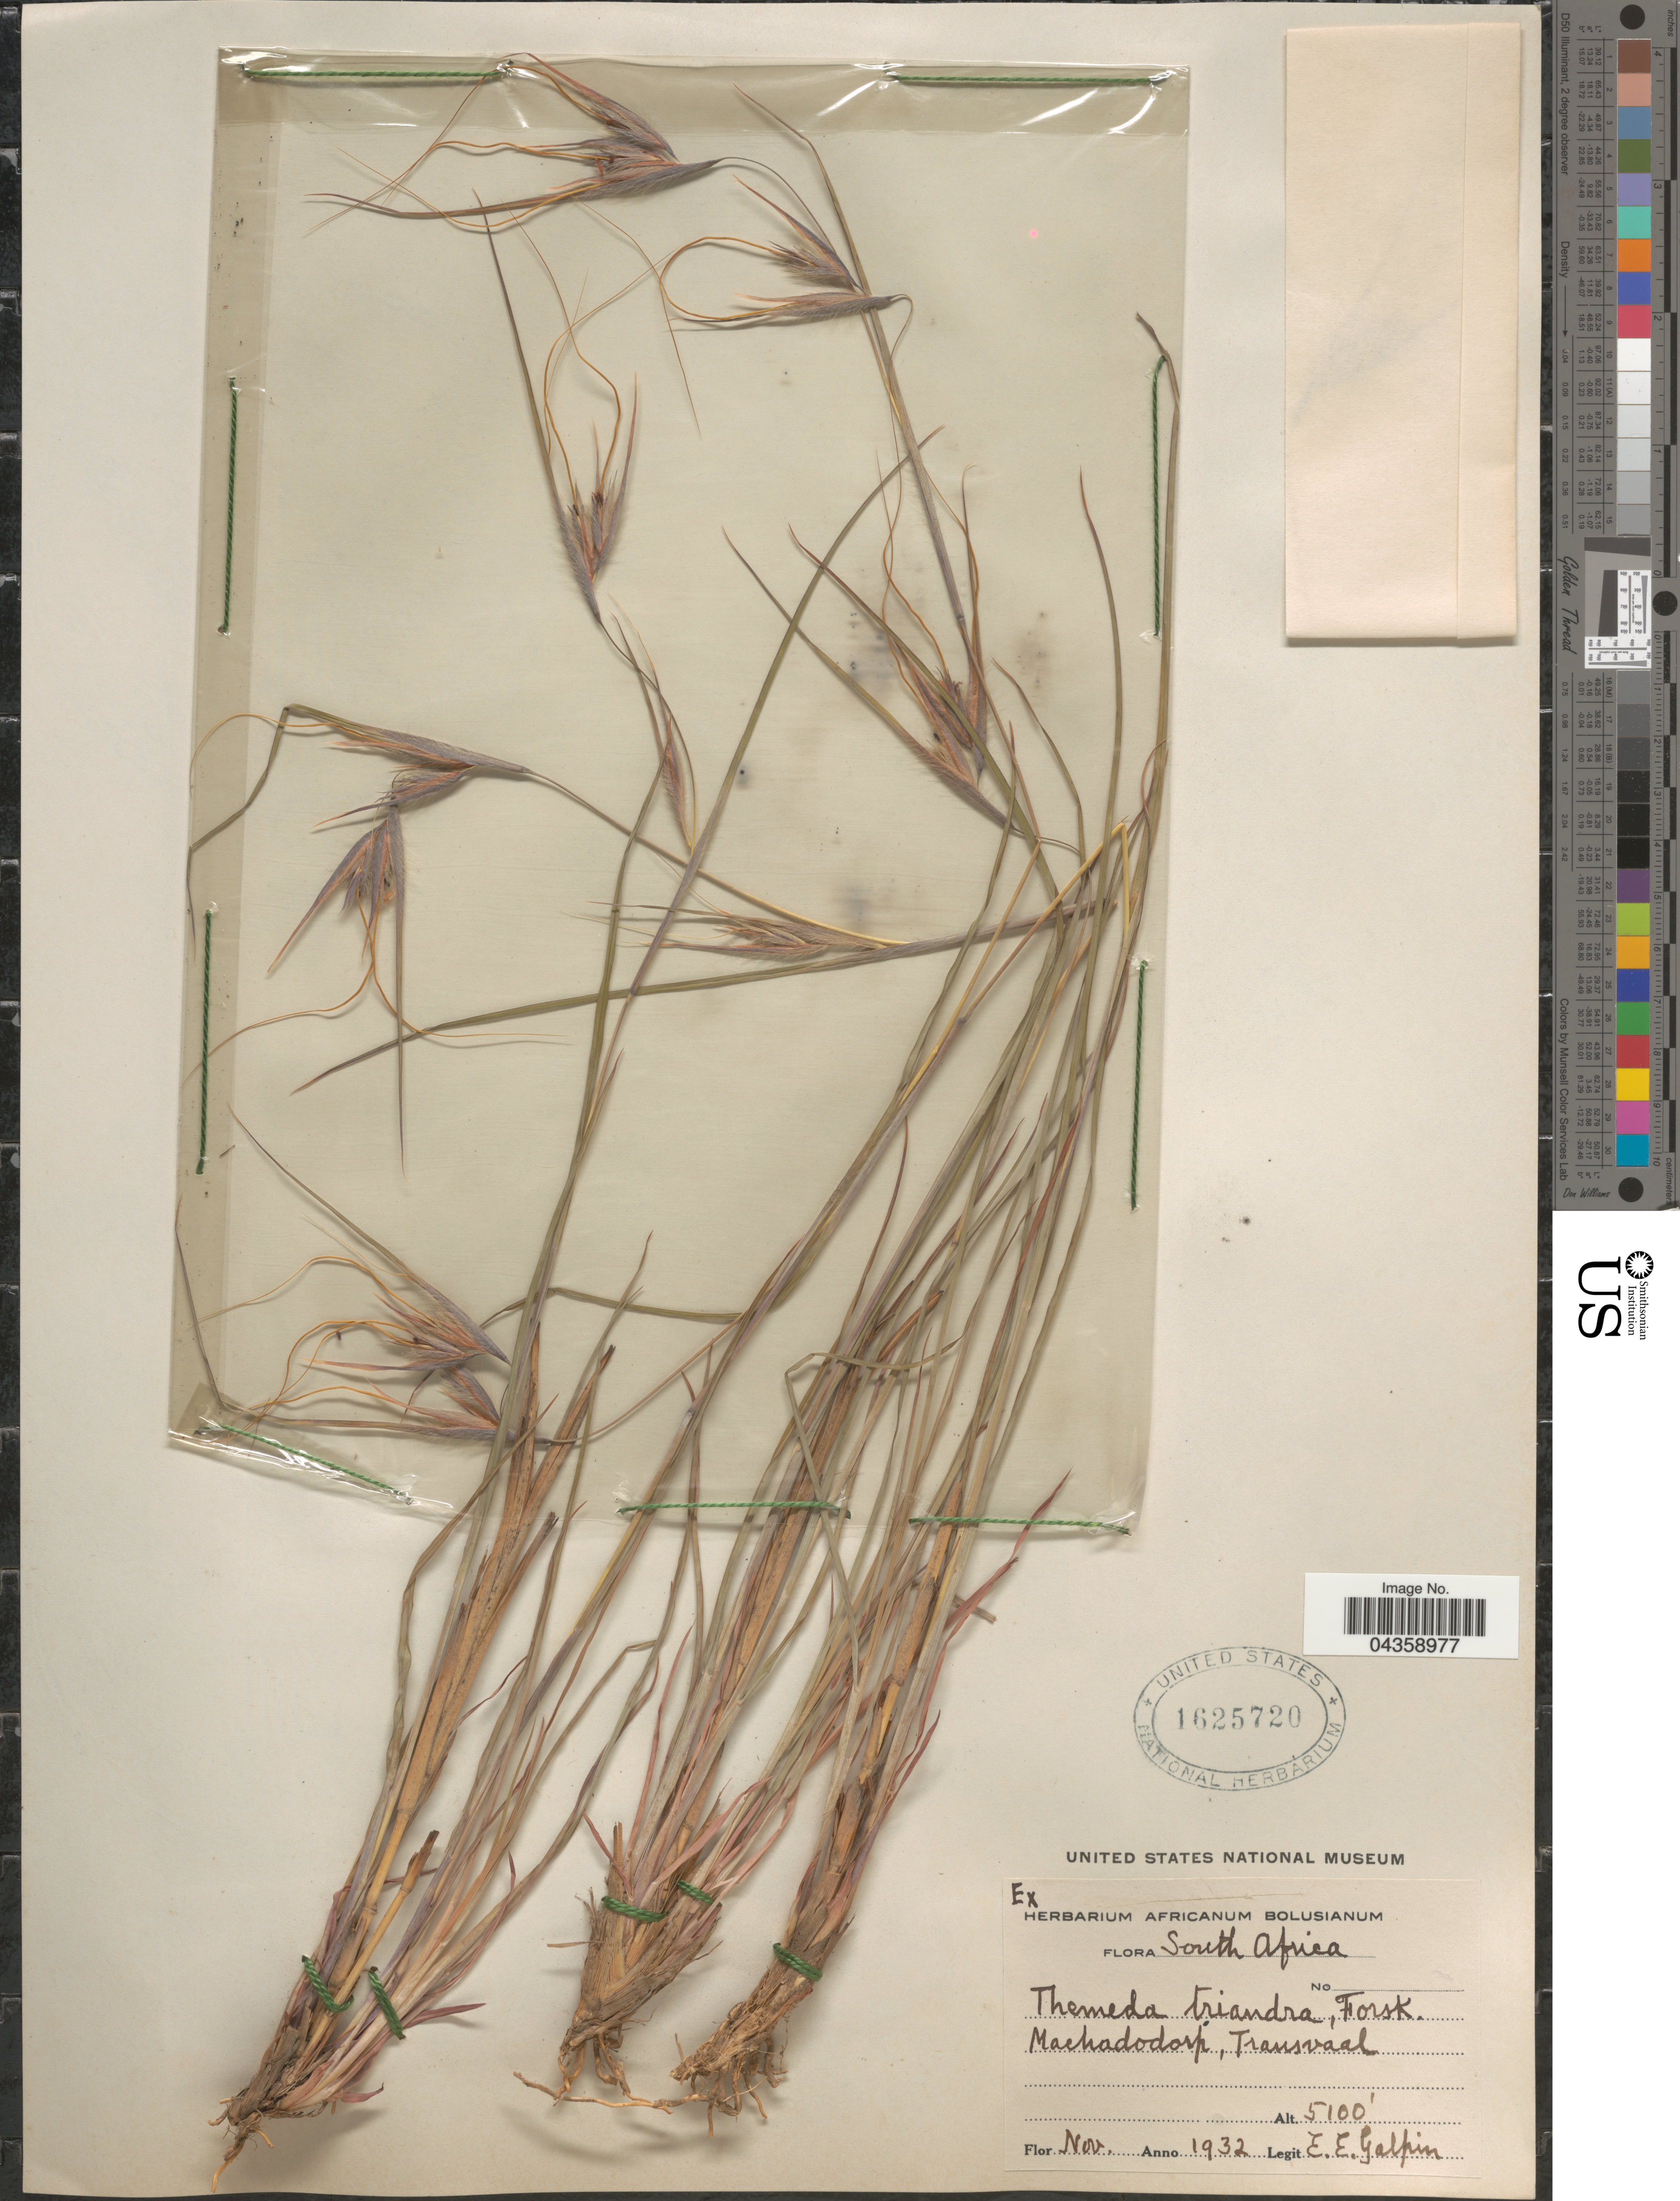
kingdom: Plantae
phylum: Tracheophyta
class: Liliopsida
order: Poales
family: Poaceae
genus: Themeda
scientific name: Themeda triandra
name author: Forssk.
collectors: E. Galpin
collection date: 1932-11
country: South Africa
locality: Machadodorp, Transvaal.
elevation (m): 1554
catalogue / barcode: US 1625720